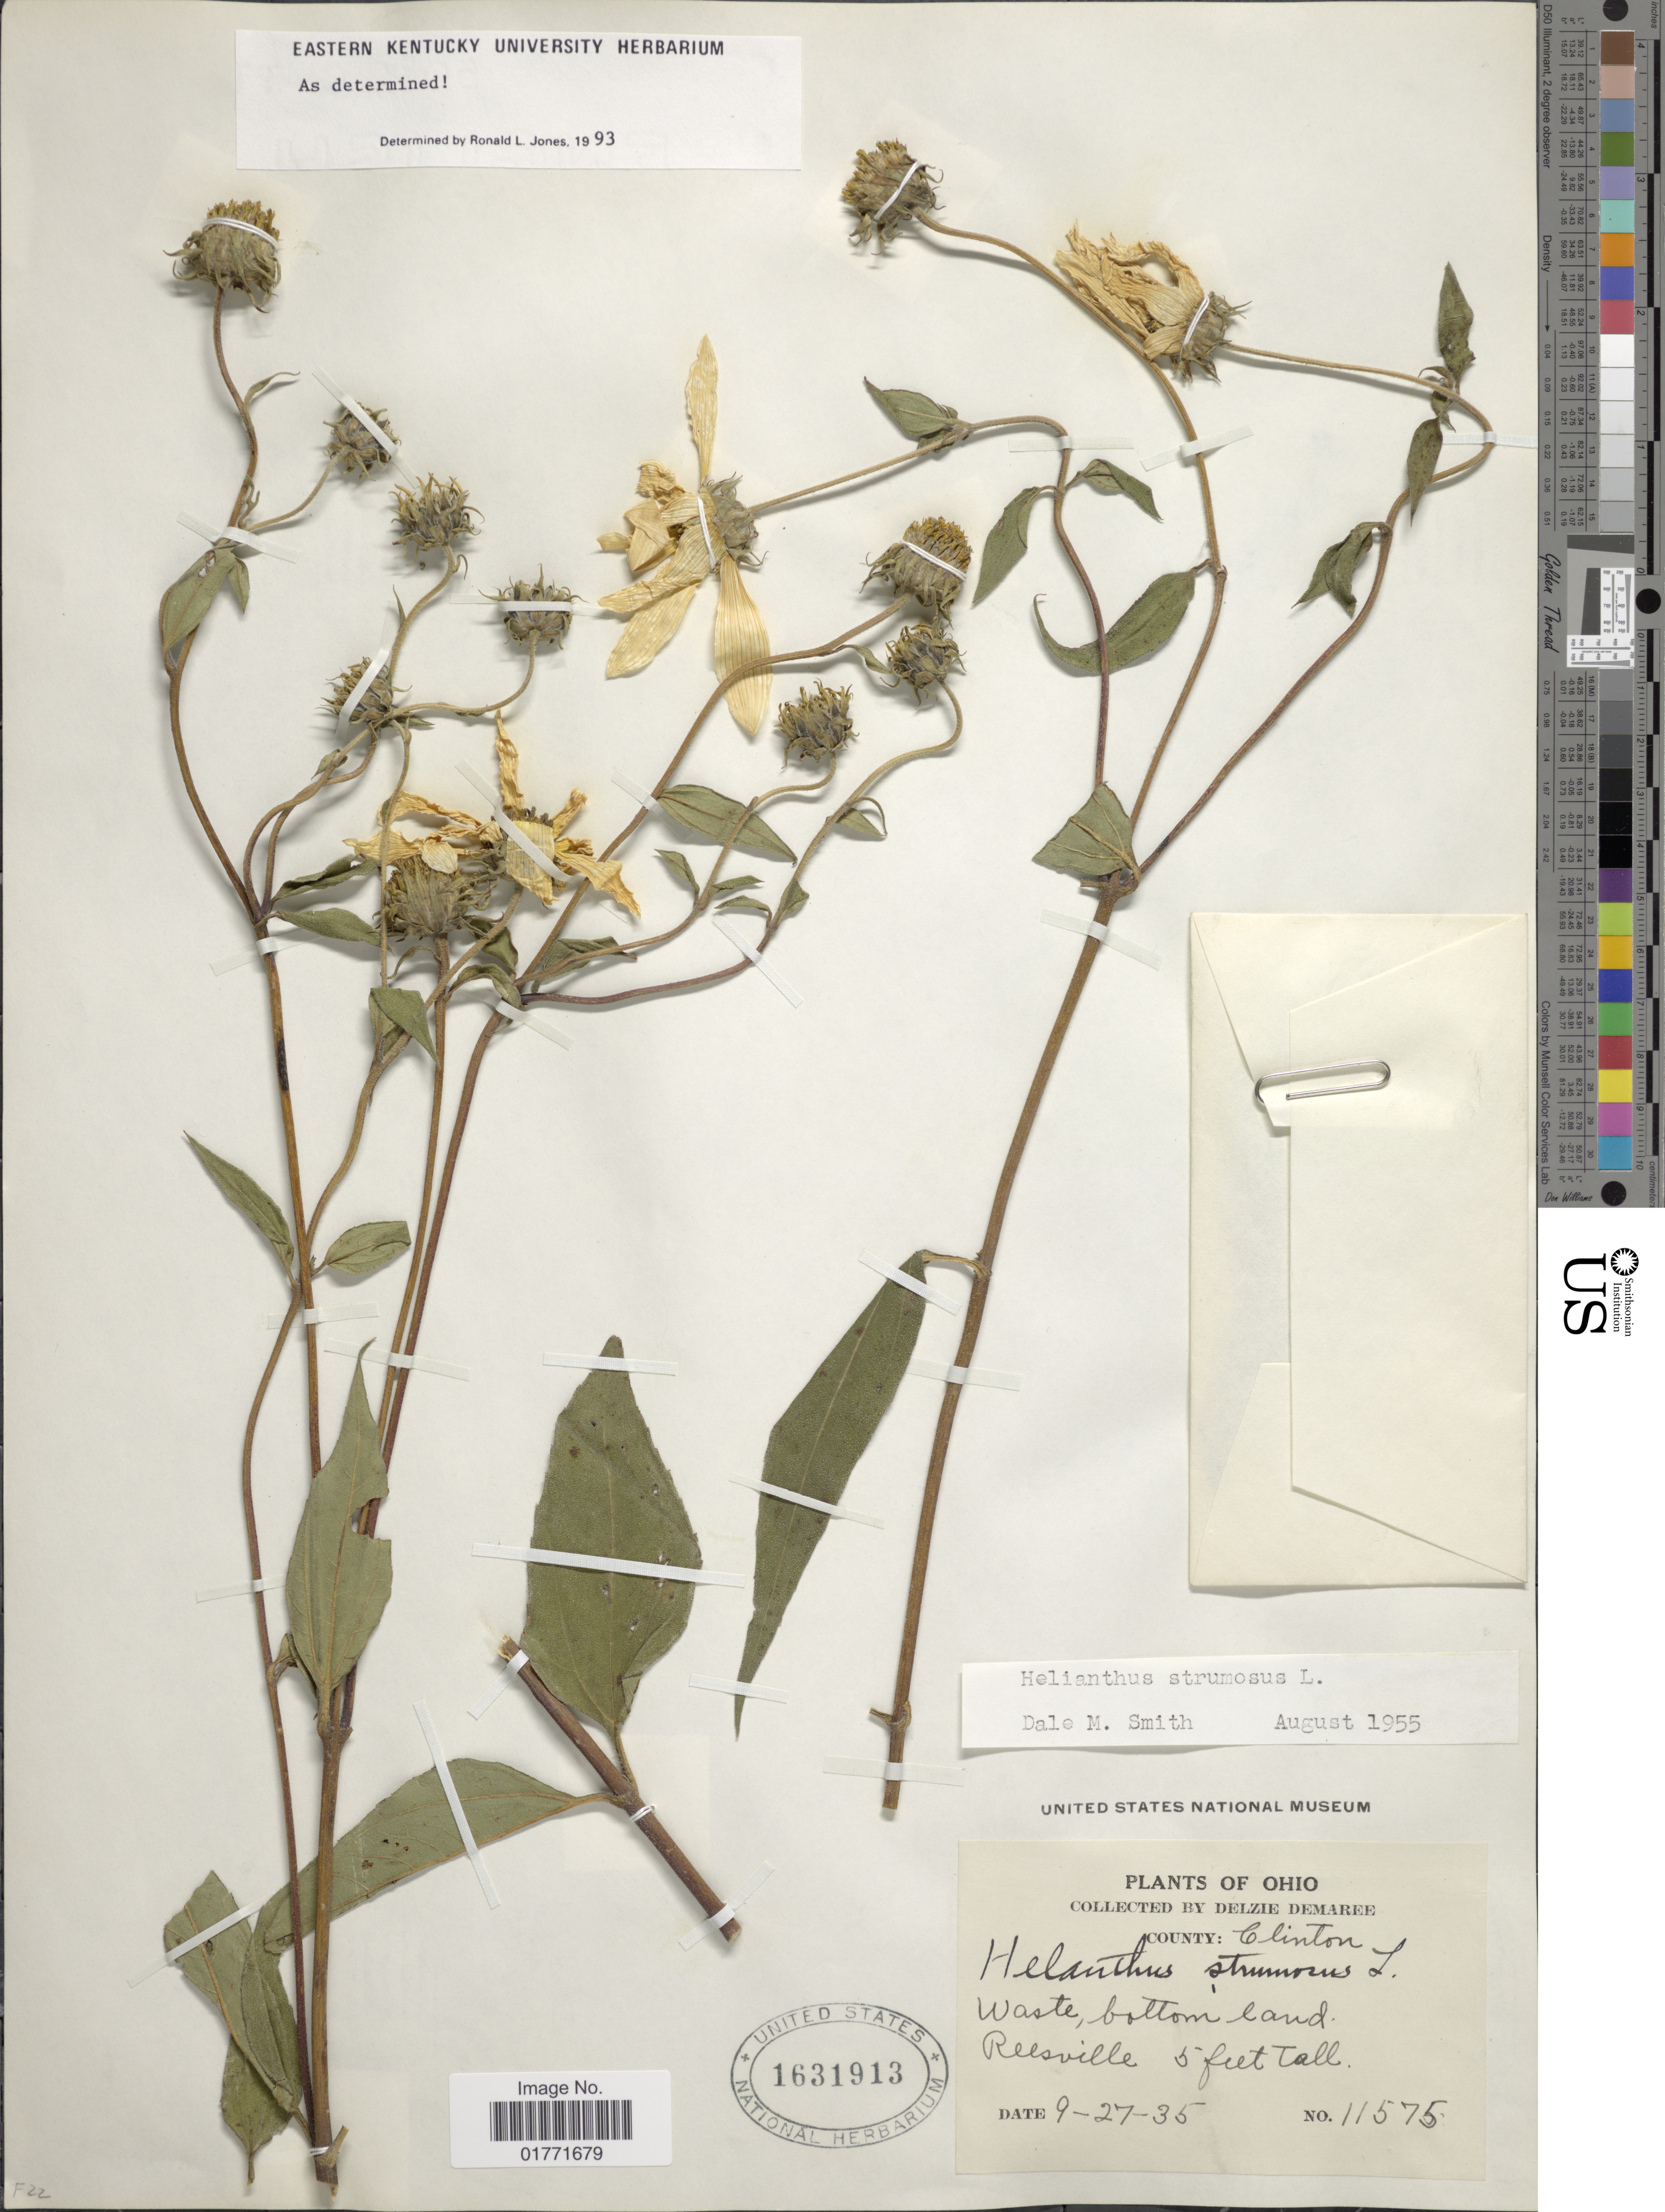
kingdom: Plantae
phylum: Tracheophyta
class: Magnoliopsida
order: Asterales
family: Asteraceae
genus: Helianthus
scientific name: Helianthus strumosus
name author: L.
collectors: D. Demaree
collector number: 11575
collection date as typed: Transcribed d/m/y: 27/9/35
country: United States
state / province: Ohio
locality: County: Clinton. Reesville.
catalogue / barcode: US 1631913